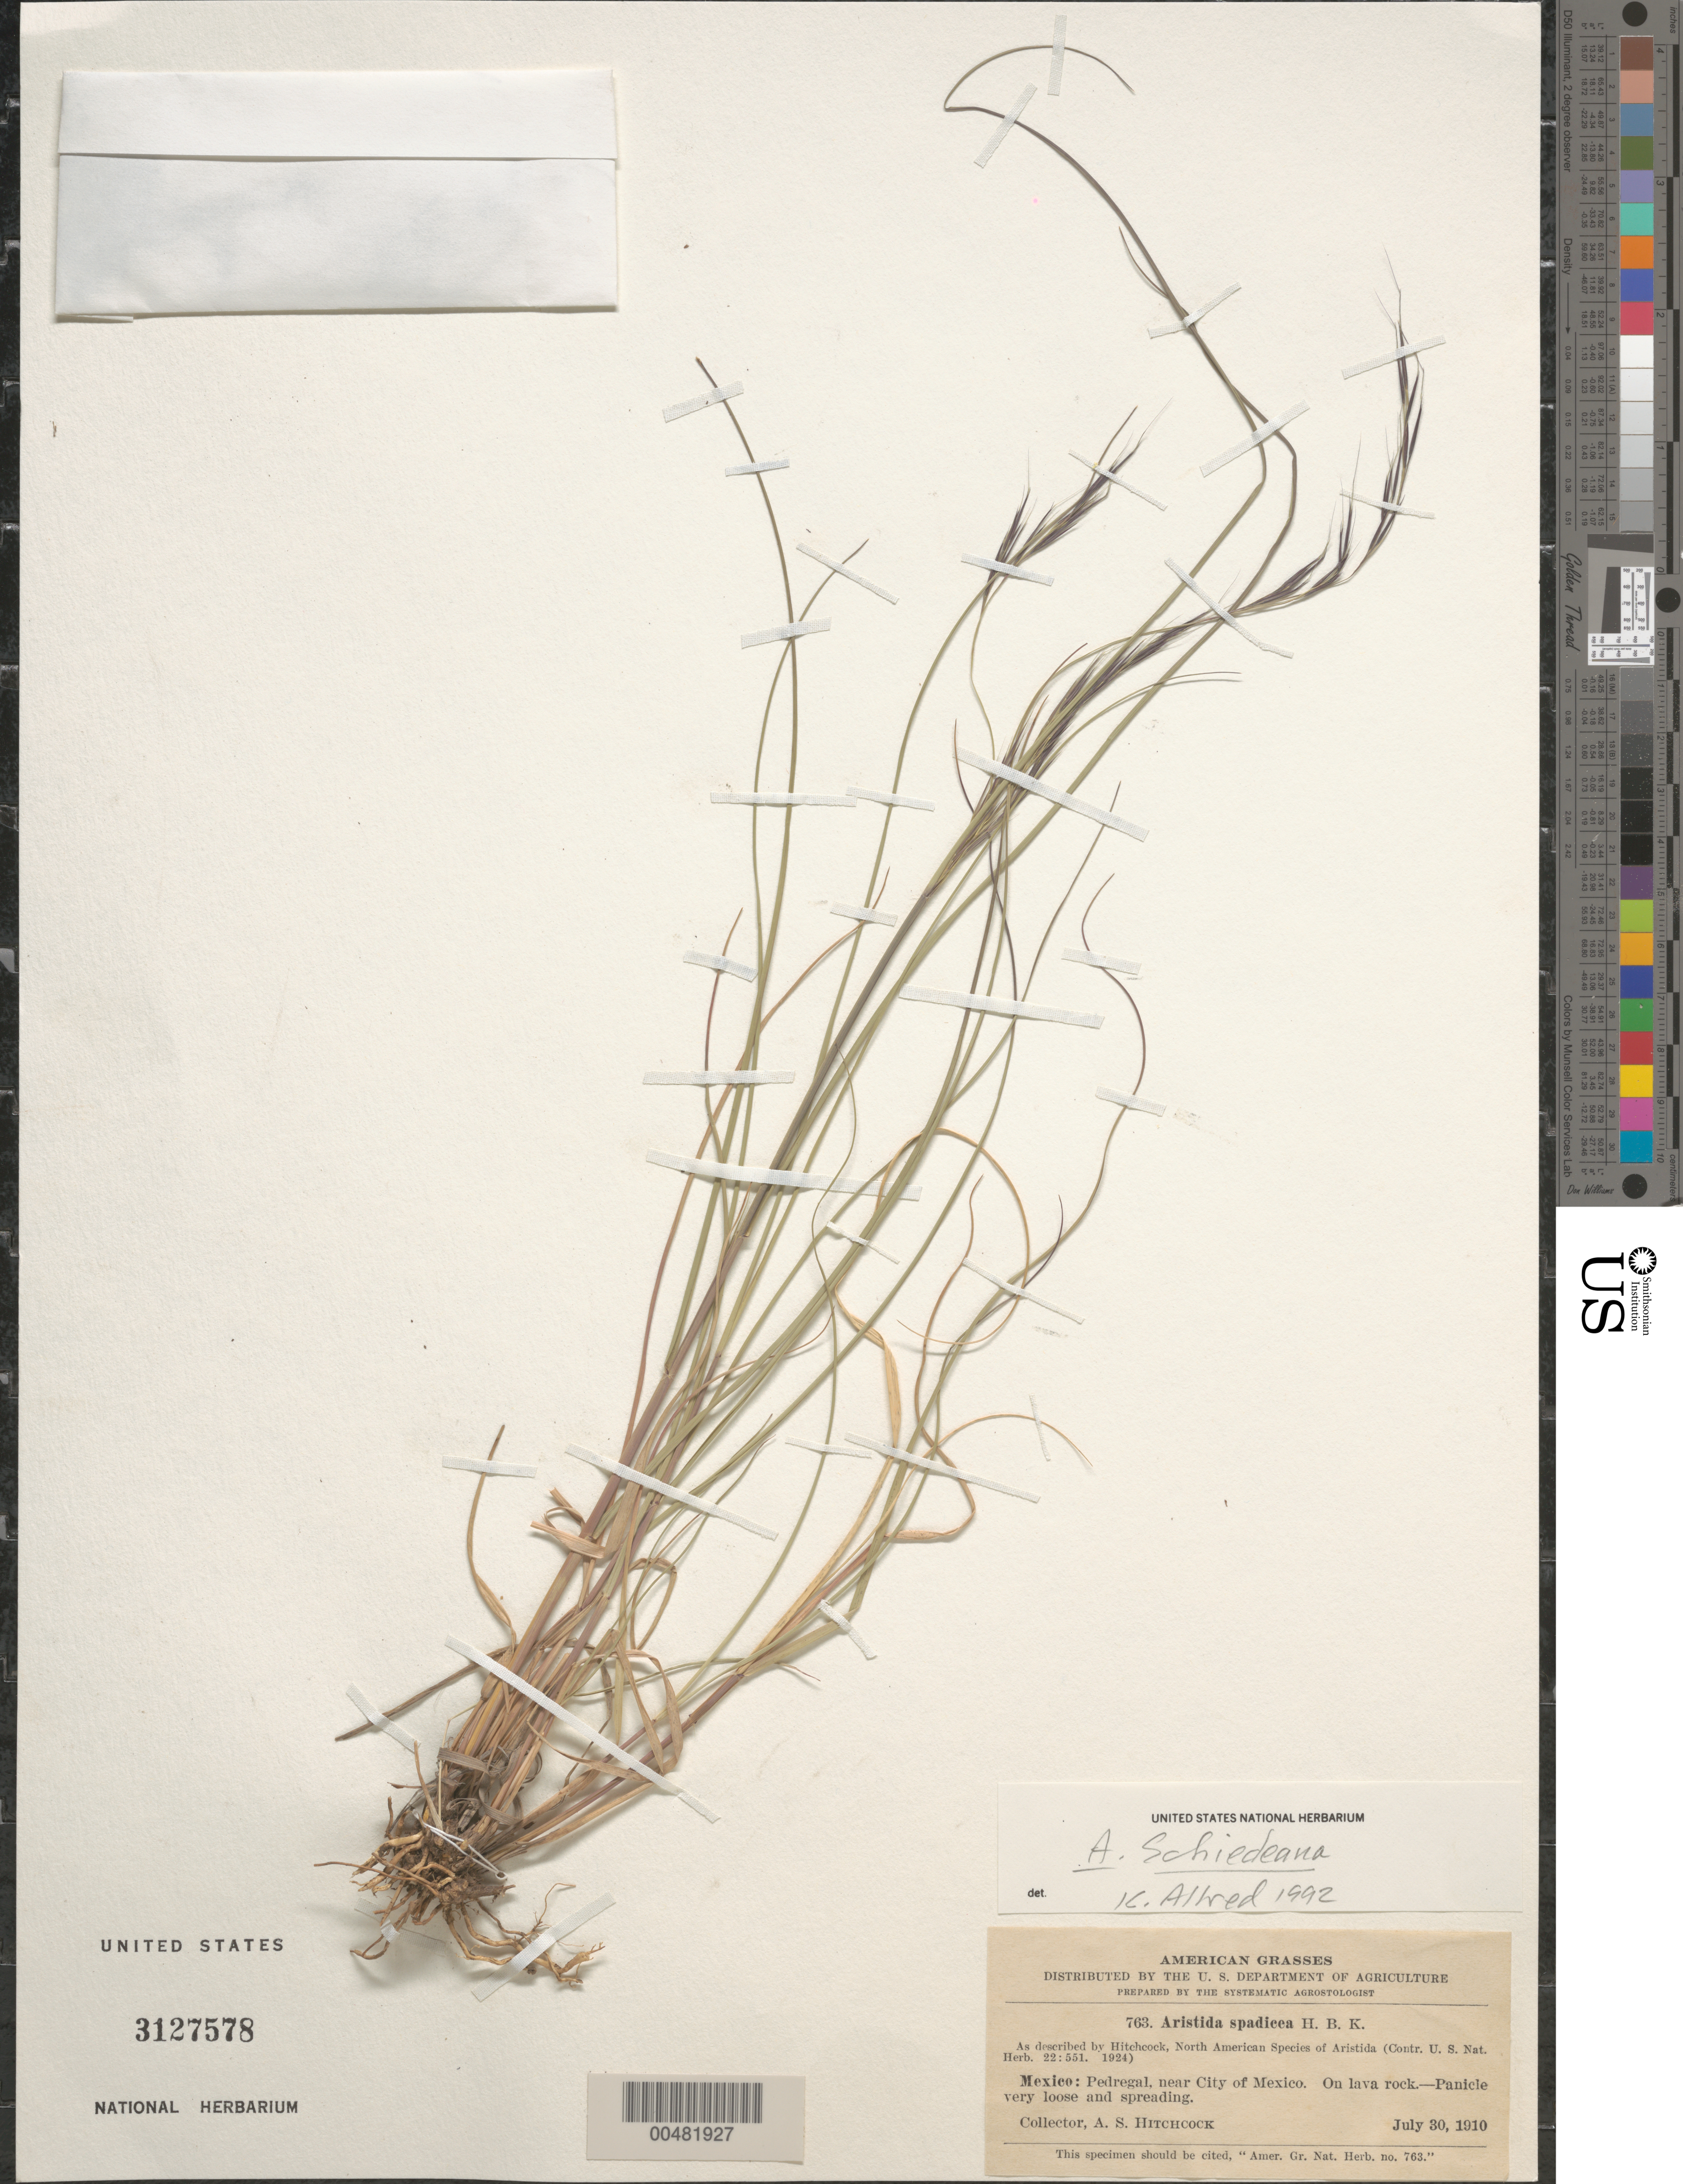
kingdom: Plantae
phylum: Tracheophyta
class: Liliopsida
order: Poales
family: Poaceae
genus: Aristida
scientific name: Aristida schiedeana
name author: Trin. & Rupr.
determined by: Allred, K.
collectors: A. S. Hitchcock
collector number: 763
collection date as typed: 30 Jul 1910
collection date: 1910-07-30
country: Mexico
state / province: México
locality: Pedregal, near City of Mexico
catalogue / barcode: US 3127578